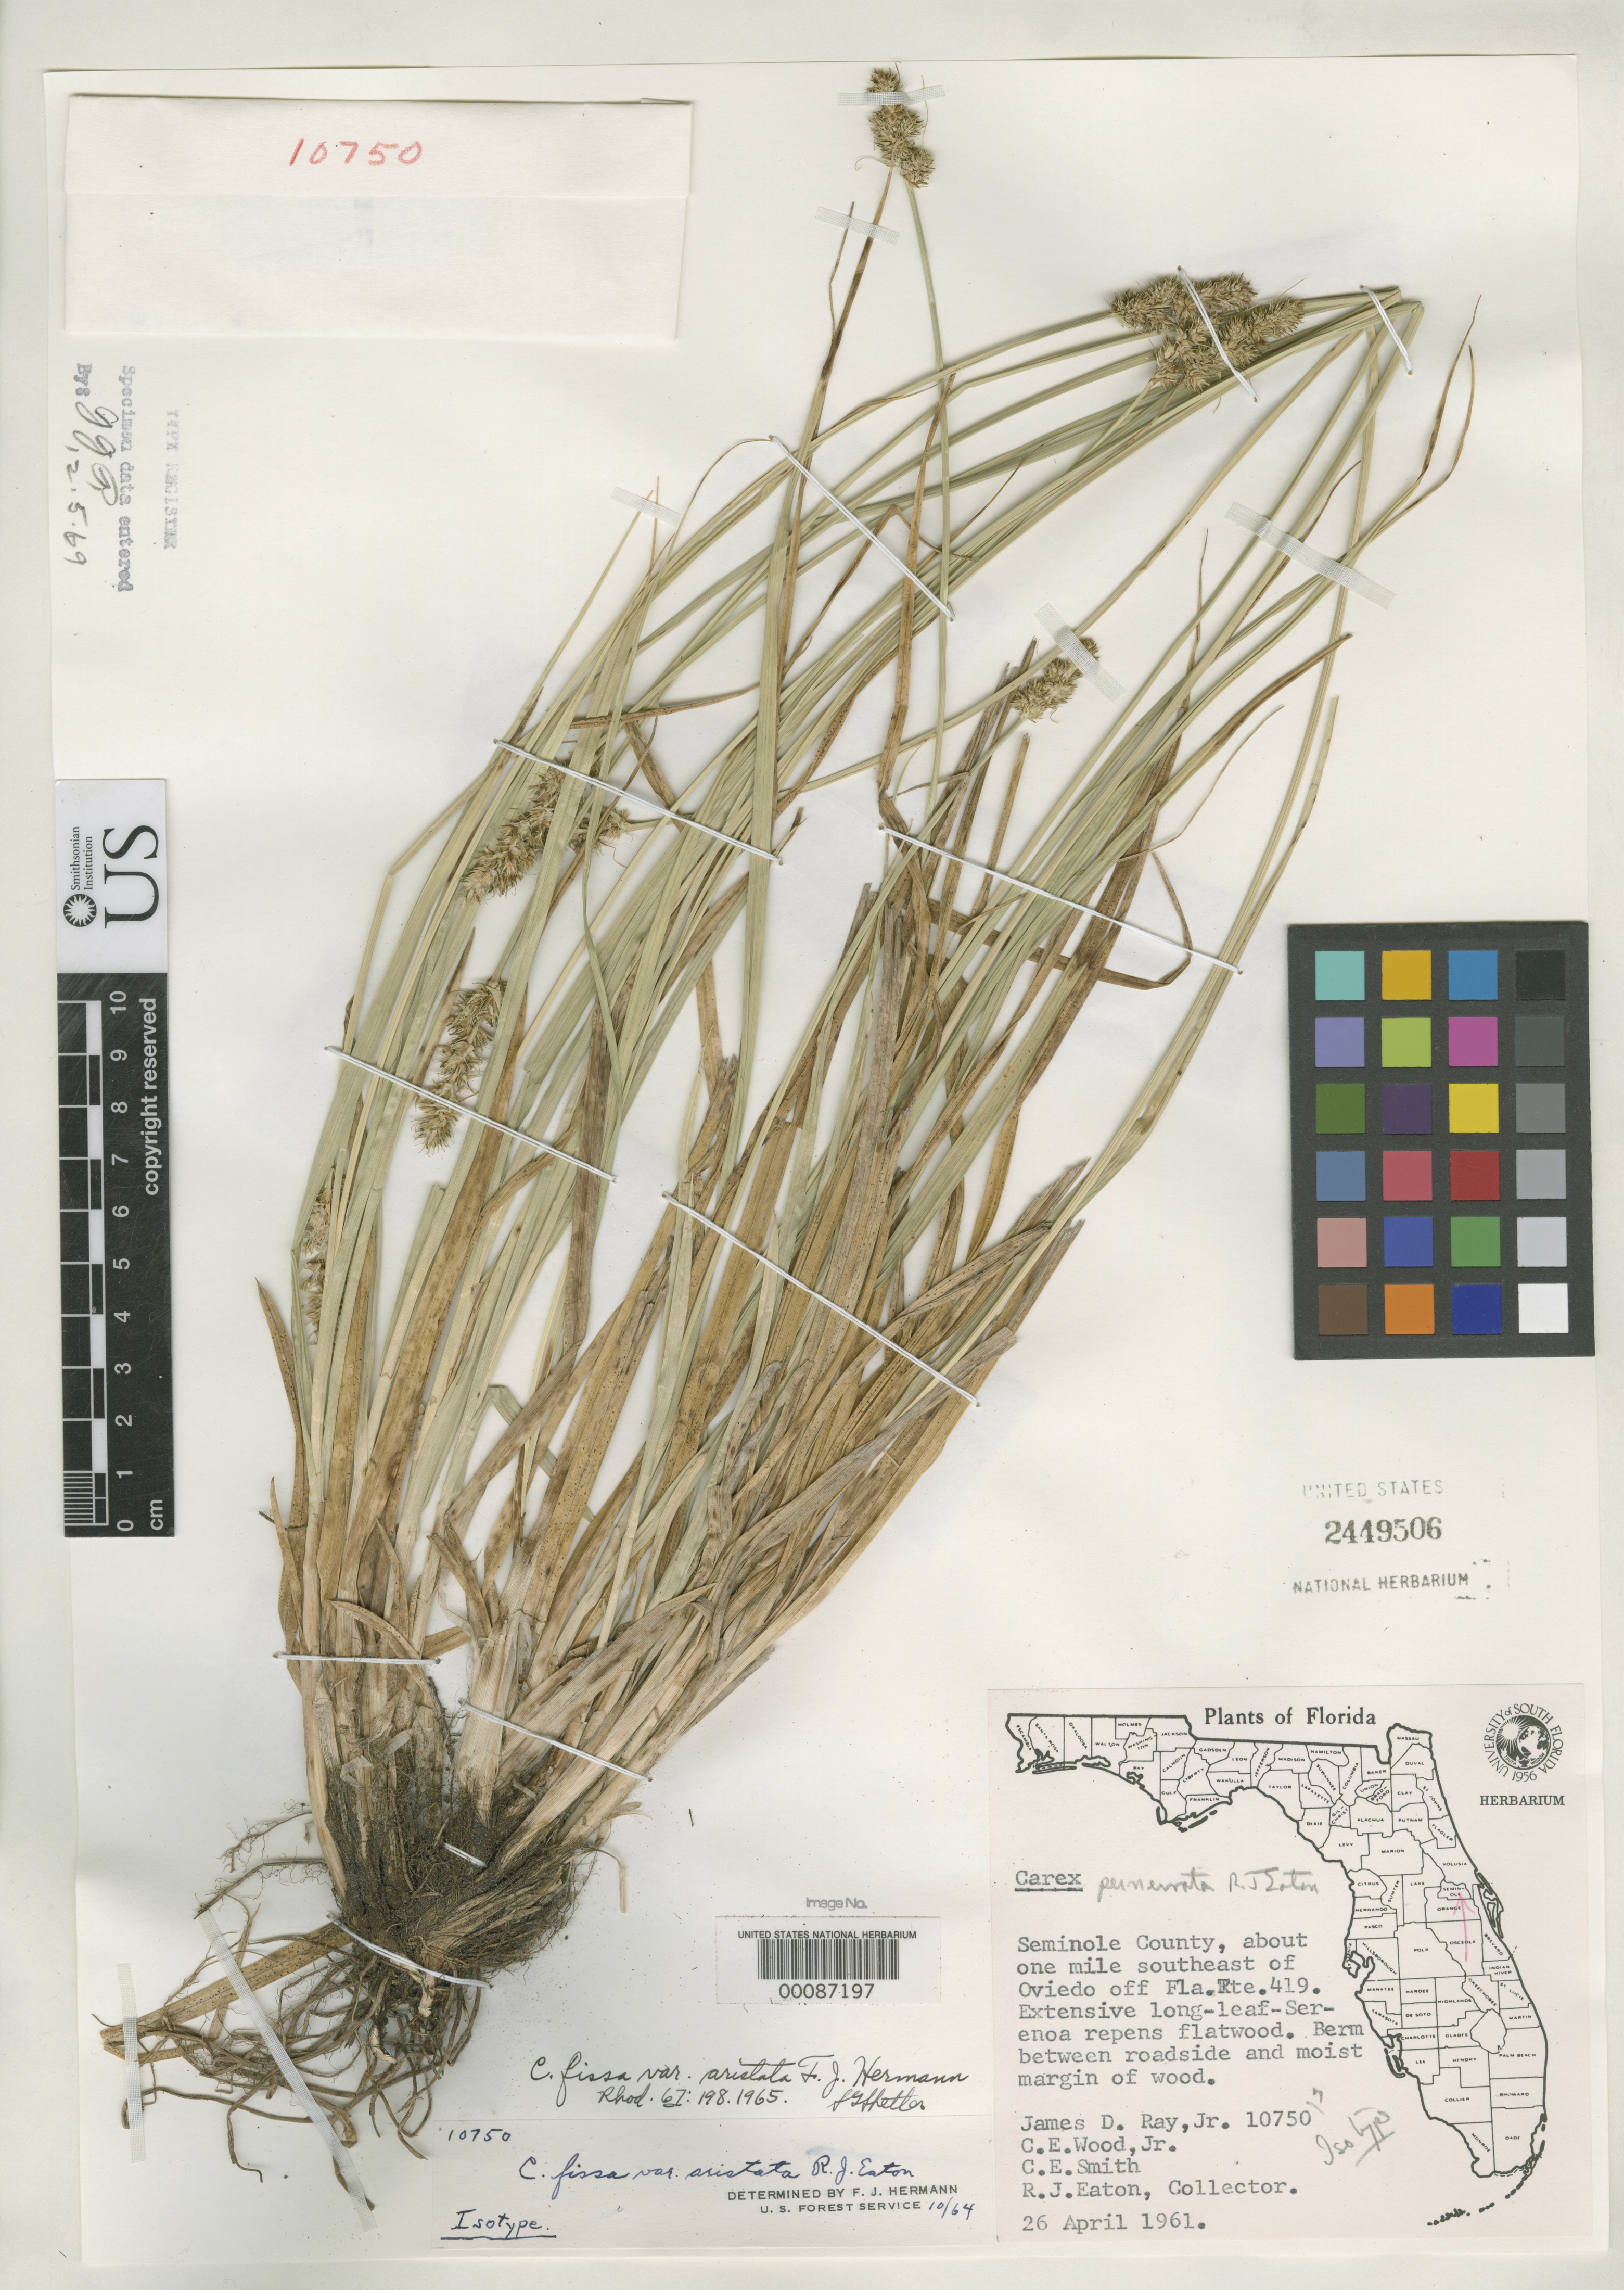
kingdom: Plantae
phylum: Tracheophyta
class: Liliopsida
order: Poales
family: Cyperaceae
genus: Carex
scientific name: Carex fissa var. aristata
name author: F.J. Herm.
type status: Isotype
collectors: J. D. Ray Jr., J. Woo, C. E. Smith Jr. & R. J. Eaton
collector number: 10750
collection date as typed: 26 Apr 1961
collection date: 1961-04-26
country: United States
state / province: Florida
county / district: Seminole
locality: Ca. 1 mi SE of Oviedo off Fla. pte. 419.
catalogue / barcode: US 2449506